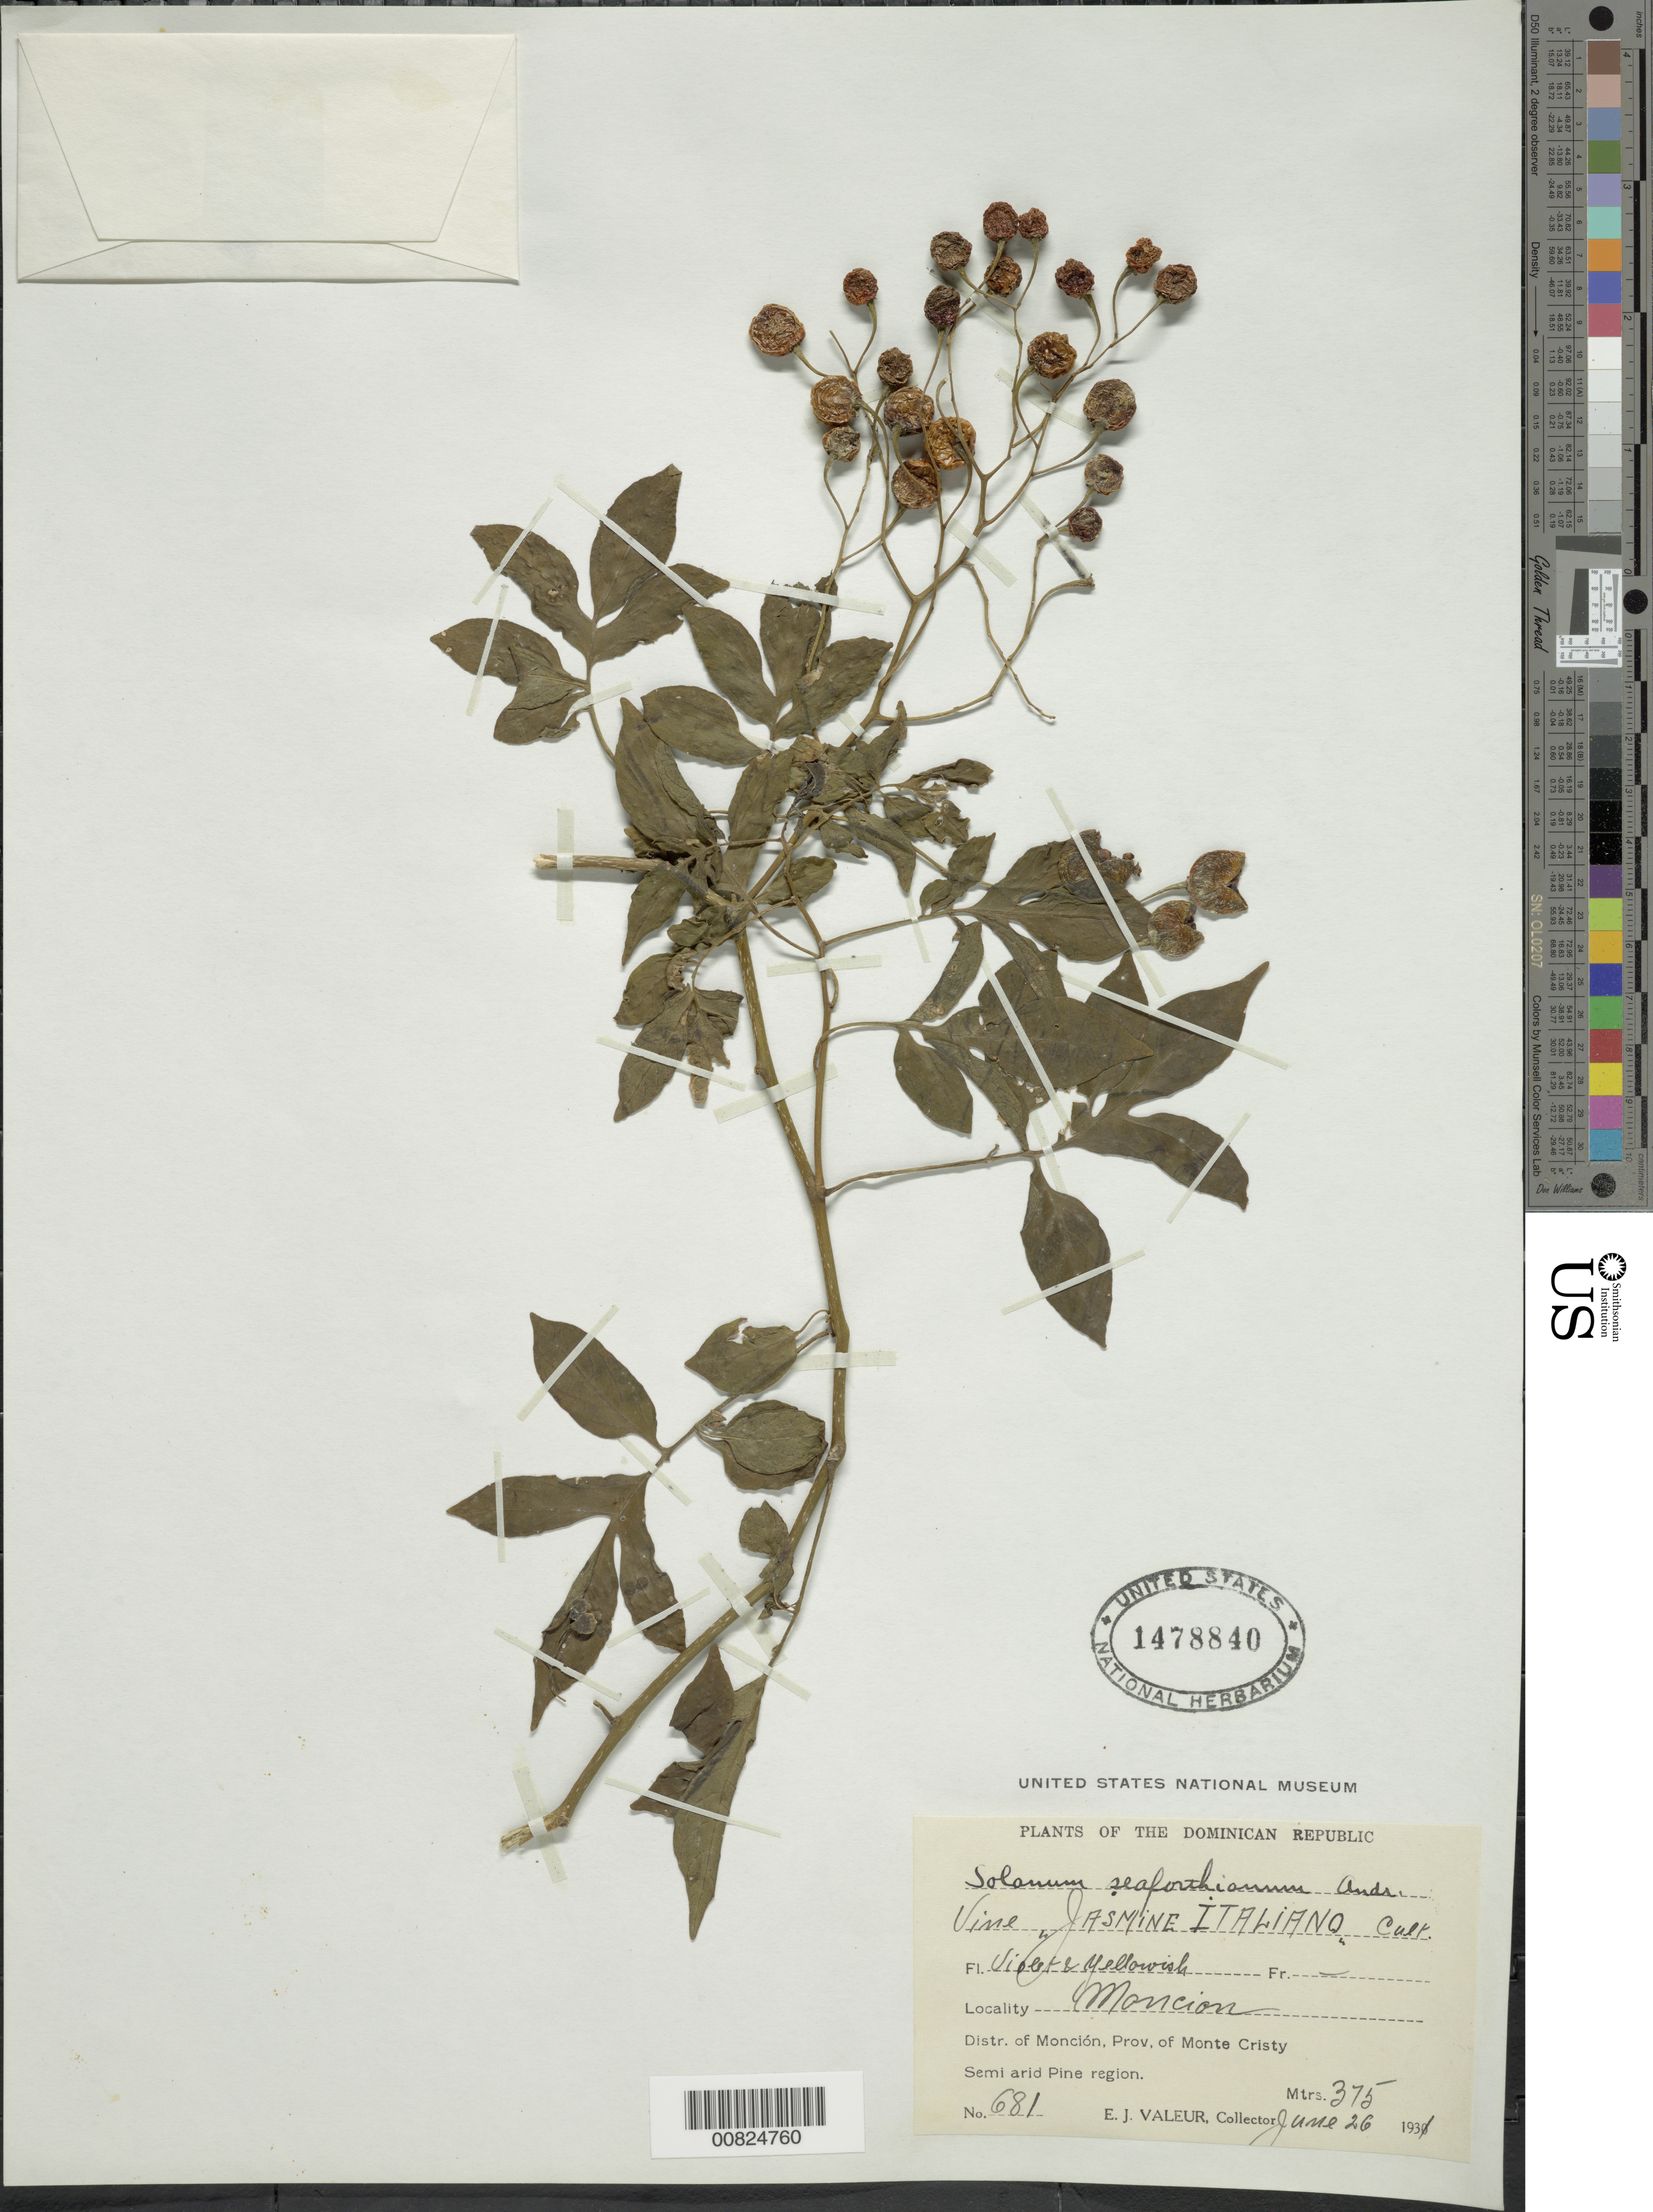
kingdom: Plantae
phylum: Tracheophyta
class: Magnoliopsida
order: Solanales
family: Solanaceae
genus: Solanum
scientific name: Solanum seaforthianum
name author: Andrews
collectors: E. Valeur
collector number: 681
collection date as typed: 26 Jun 1931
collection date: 1931-06-26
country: Dominican Republic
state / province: Monte Cristi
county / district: Monción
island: Hispaniola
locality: Moncion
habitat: Semi arid pine region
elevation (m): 375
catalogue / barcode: US 1478840